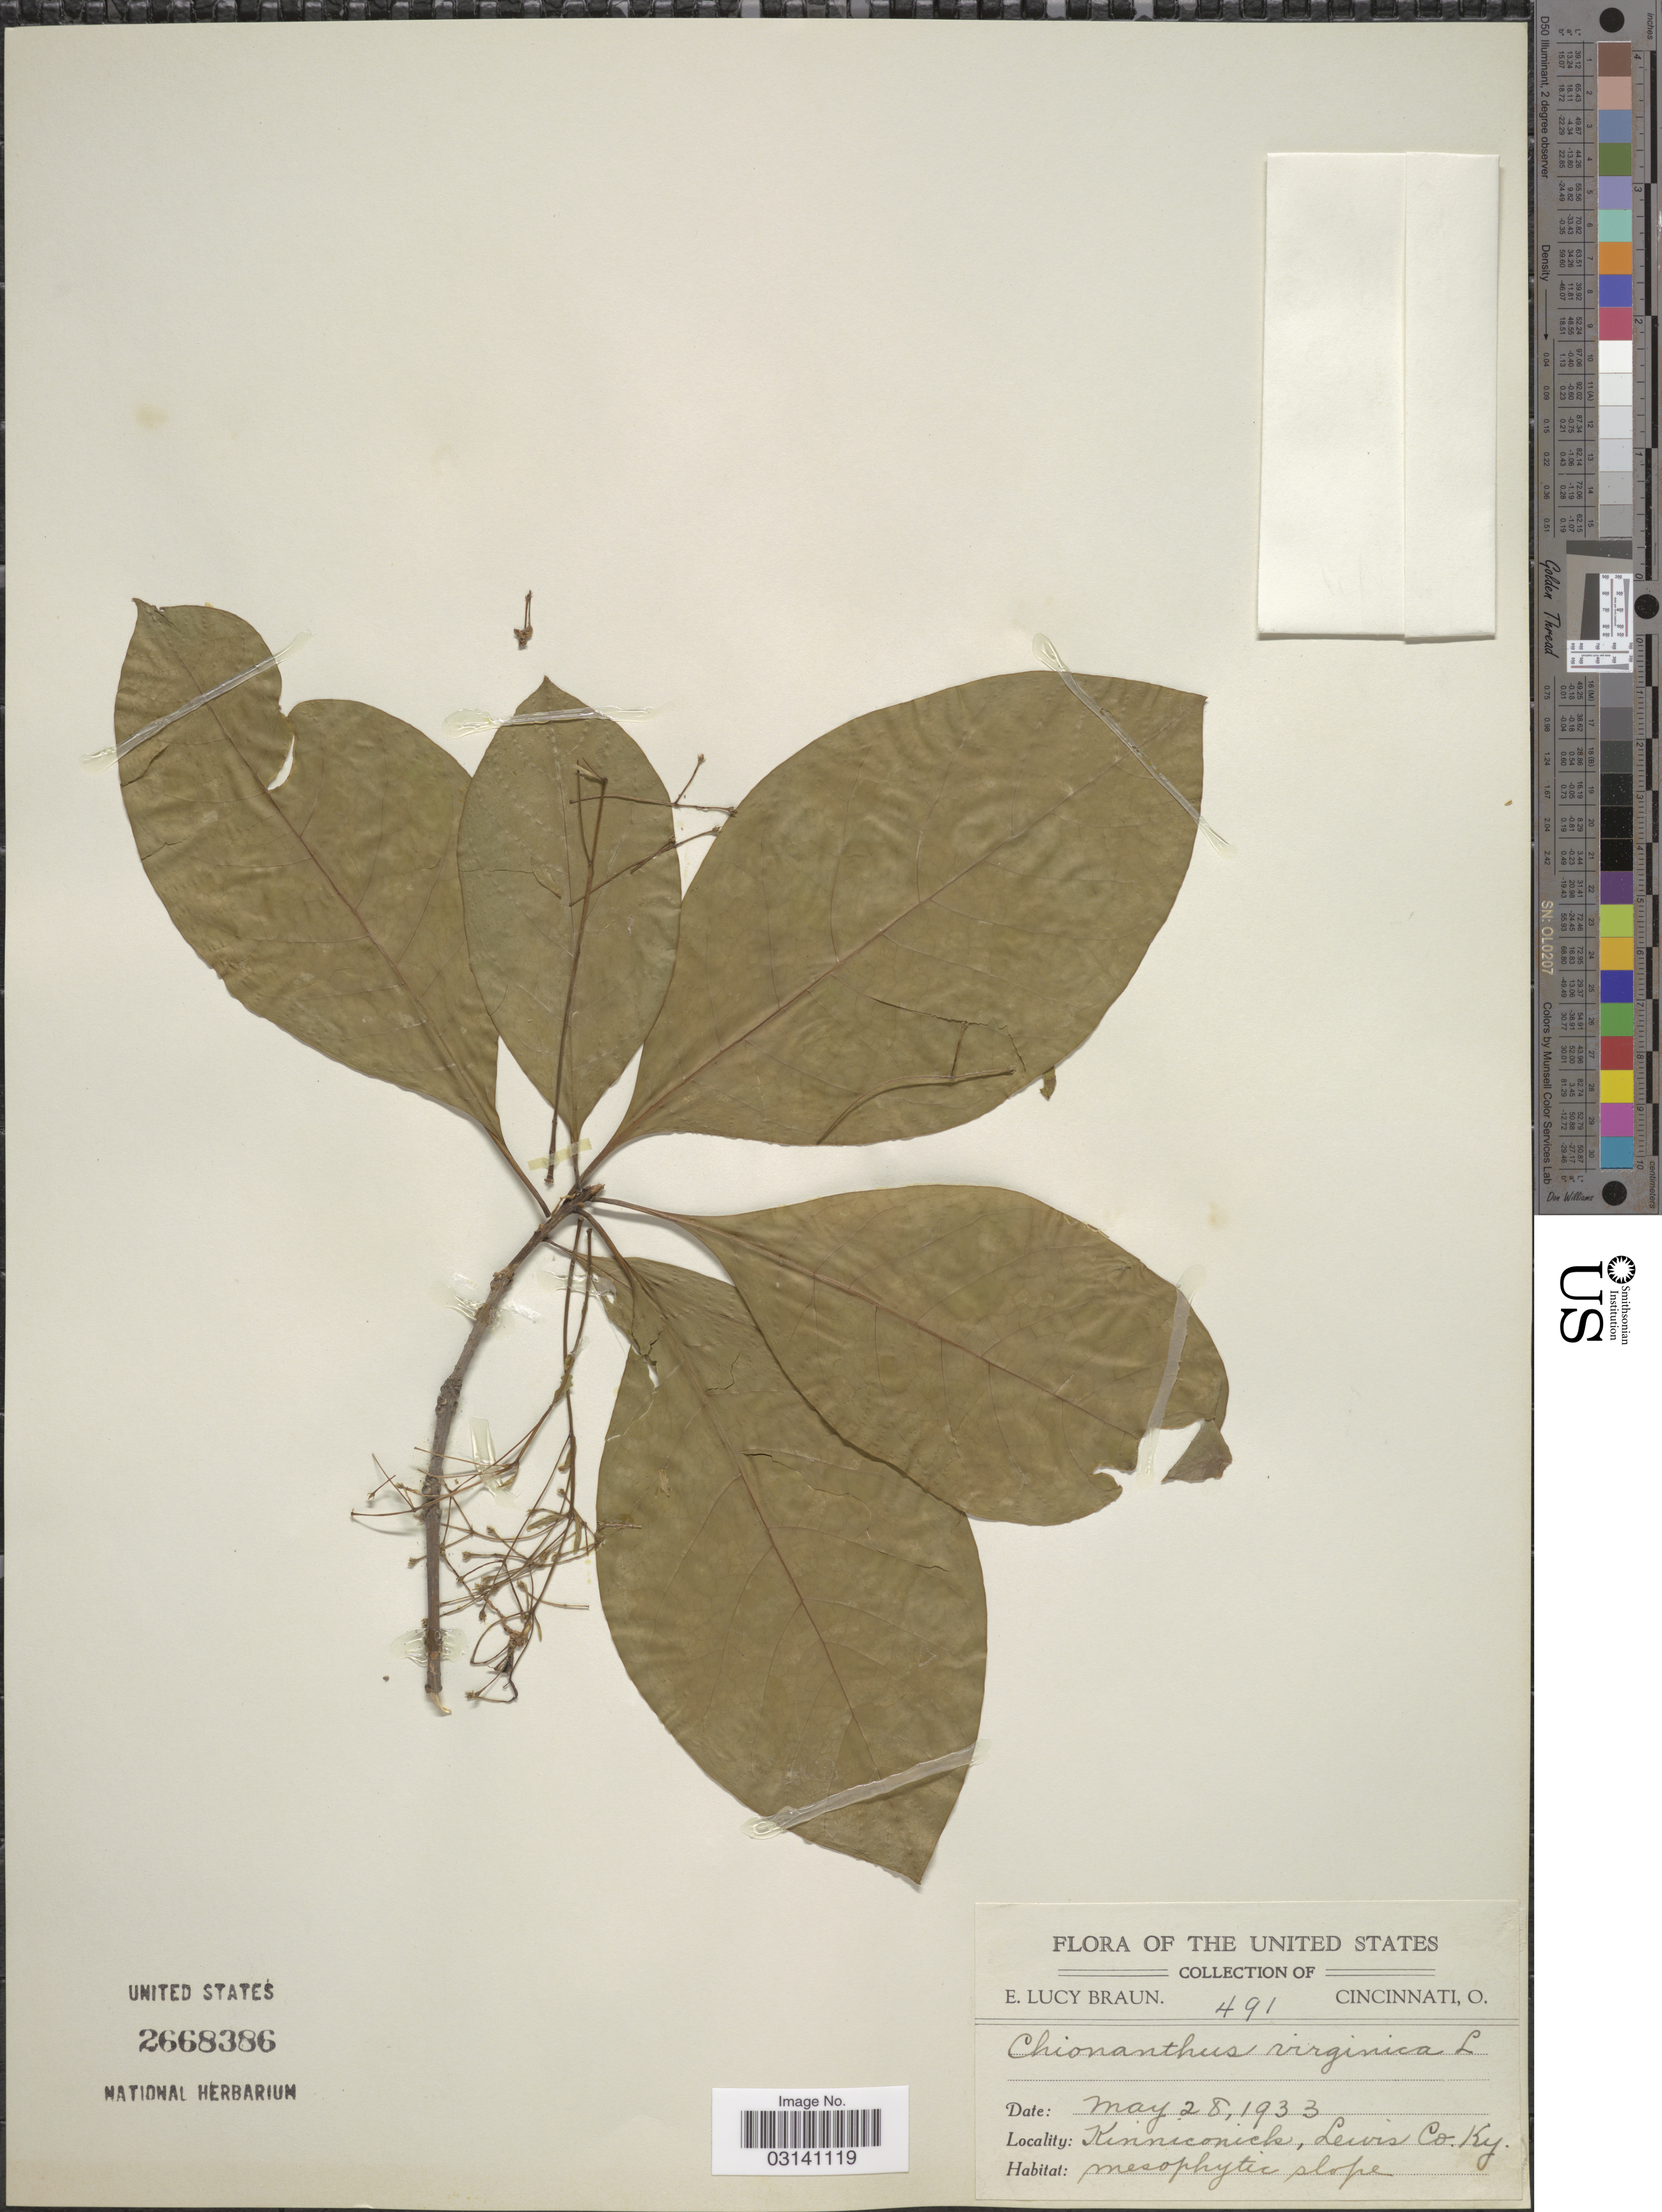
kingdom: Plantae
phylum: Tracheophyta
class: Magnoliopsida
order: Lamiales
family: Oleaceae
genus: Chionanthus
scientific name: Chionanthus virginicus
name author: L.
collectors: E. Braun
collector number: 491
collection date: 1933-05-28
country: United States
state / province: Kentucky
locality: Kinniconick, Lewis Co. Ky.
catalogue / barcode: US 2668386